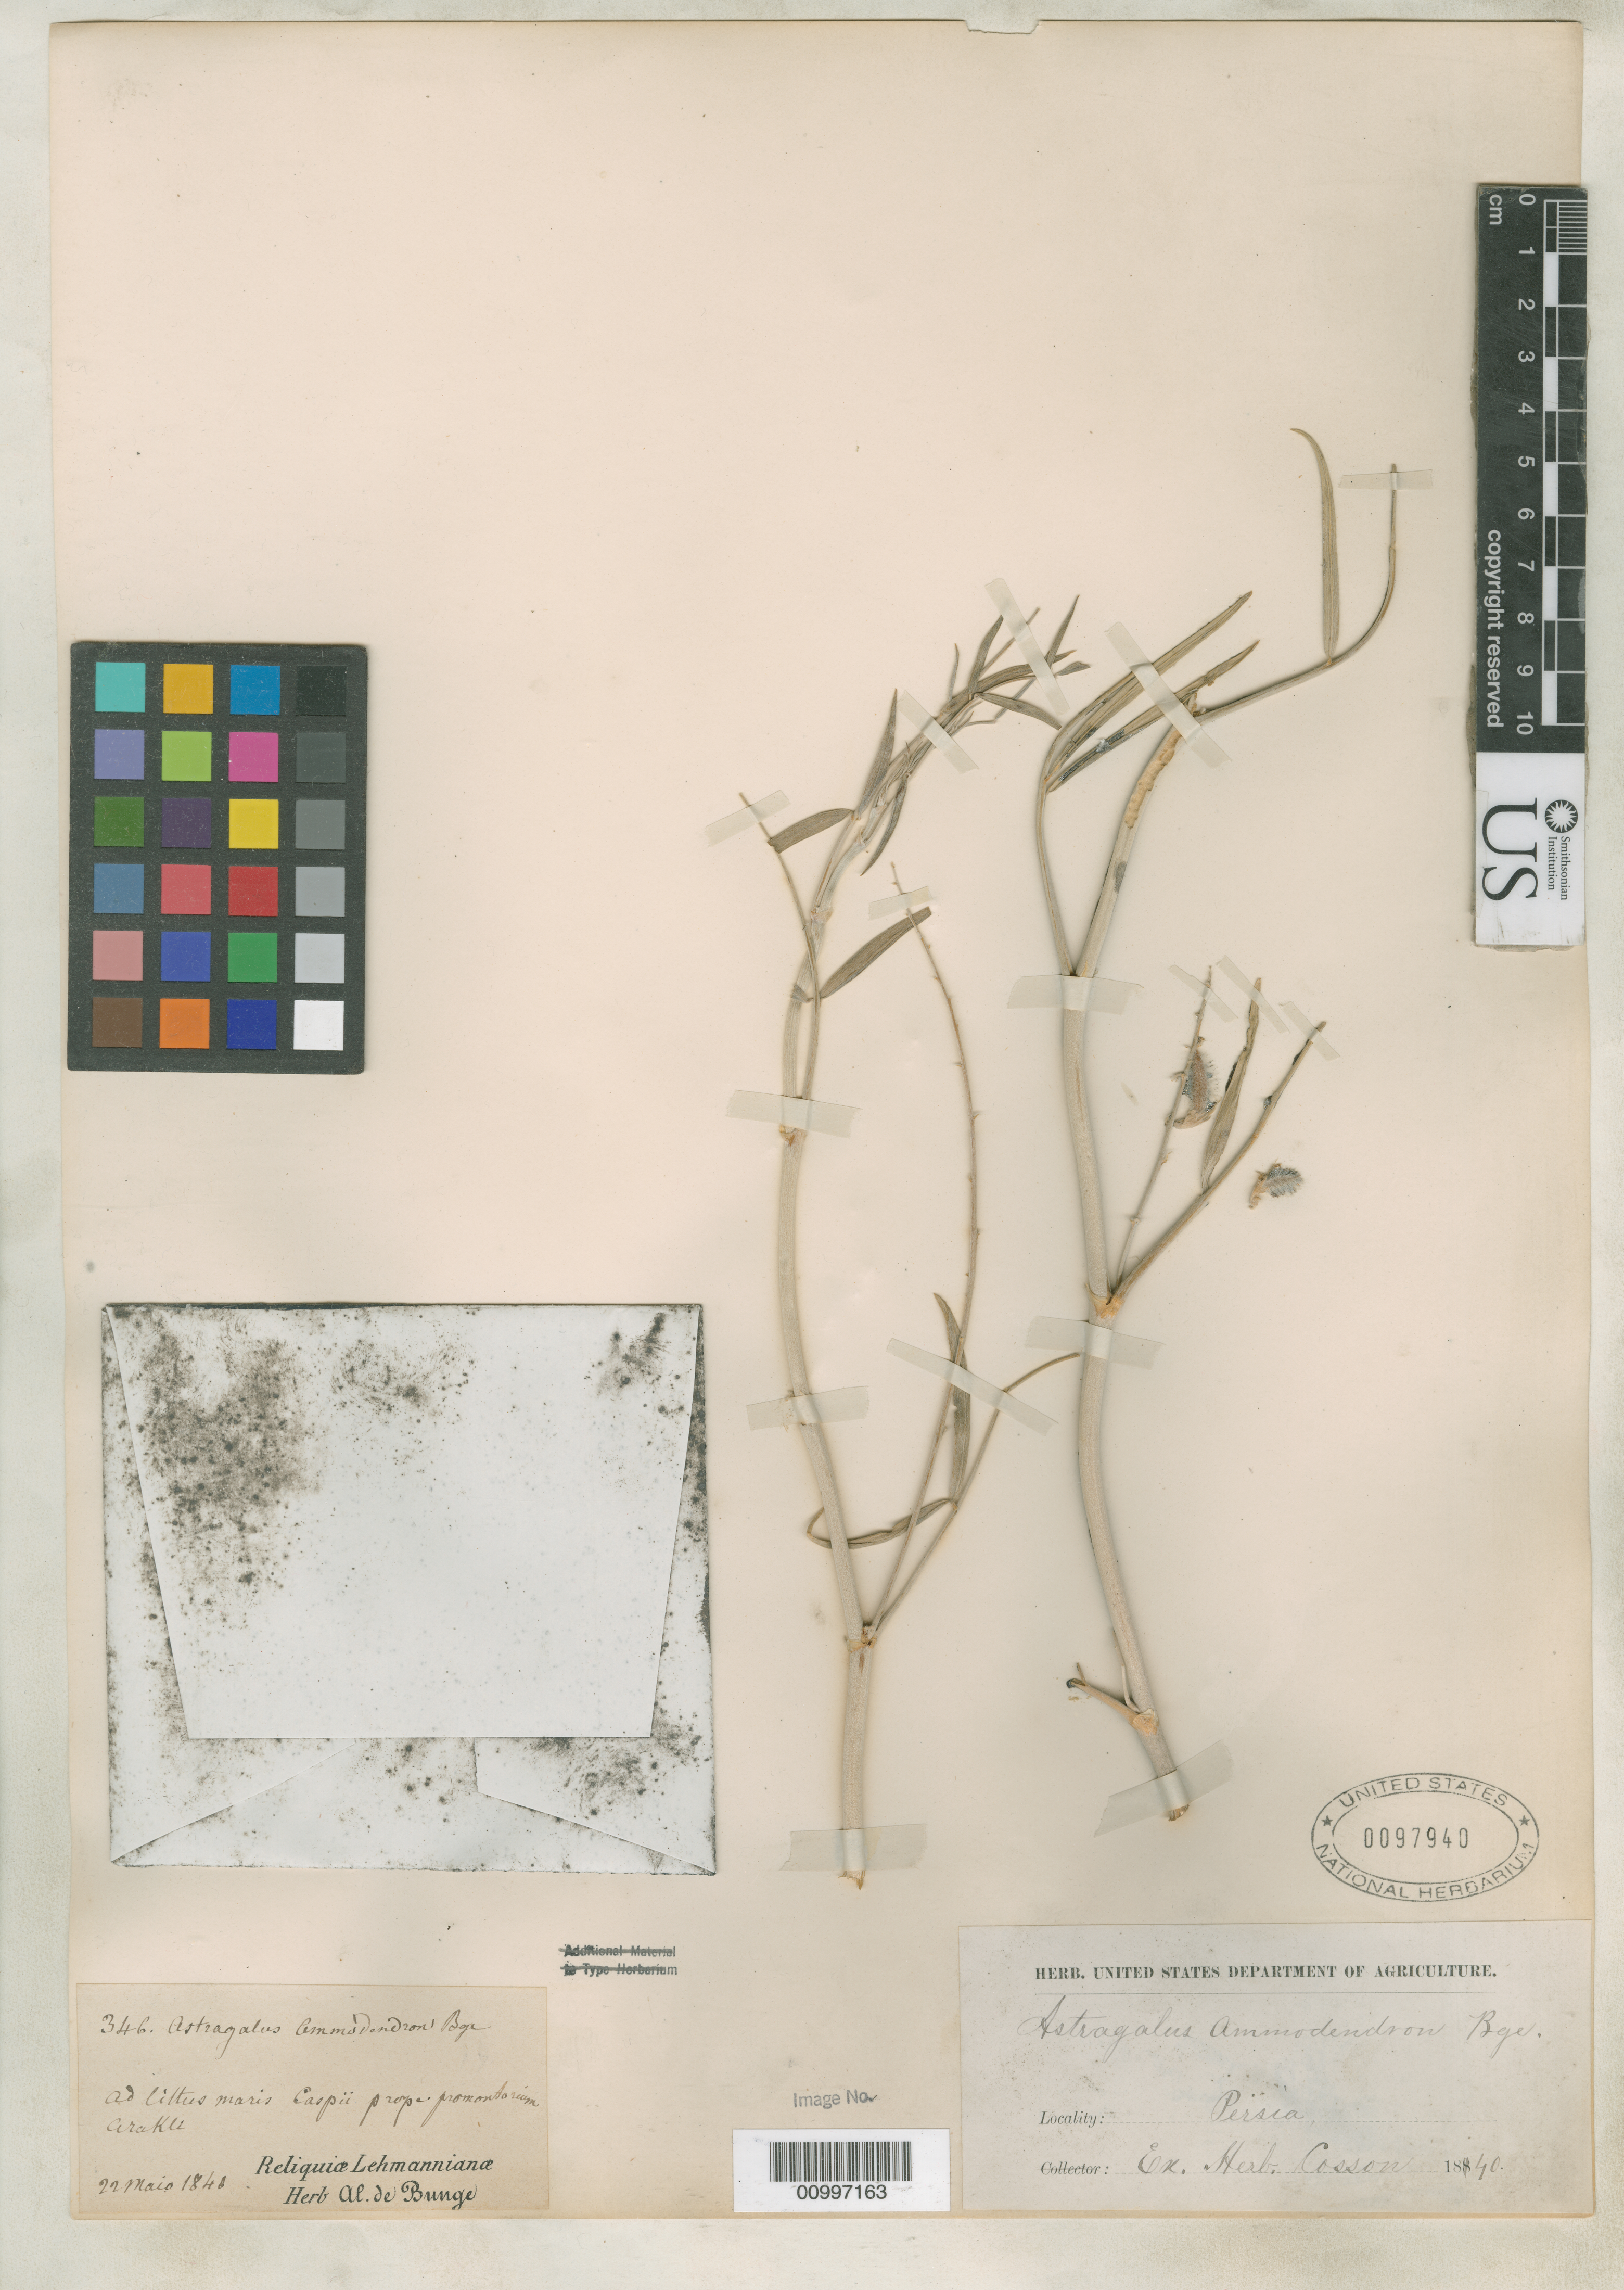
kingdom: Plantae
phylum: Tracheophyta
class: Magnoliopsida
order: Fabales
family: Fabaceae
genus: Astragalus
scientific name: Astragalus ammodendron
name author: Bunge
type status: Type Collection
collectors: F. C. Lehmann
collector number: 346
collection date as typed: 22 May 1840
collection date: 1840-05-22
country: Kazakhstan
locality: Ad littus maris Caspii prope promondorium Arakli.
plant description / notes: The protologue cites the collection number 346, but this represent more than one collection. Thus, this sheet is an isosyntype, not an isotype.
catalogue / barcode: US 97940